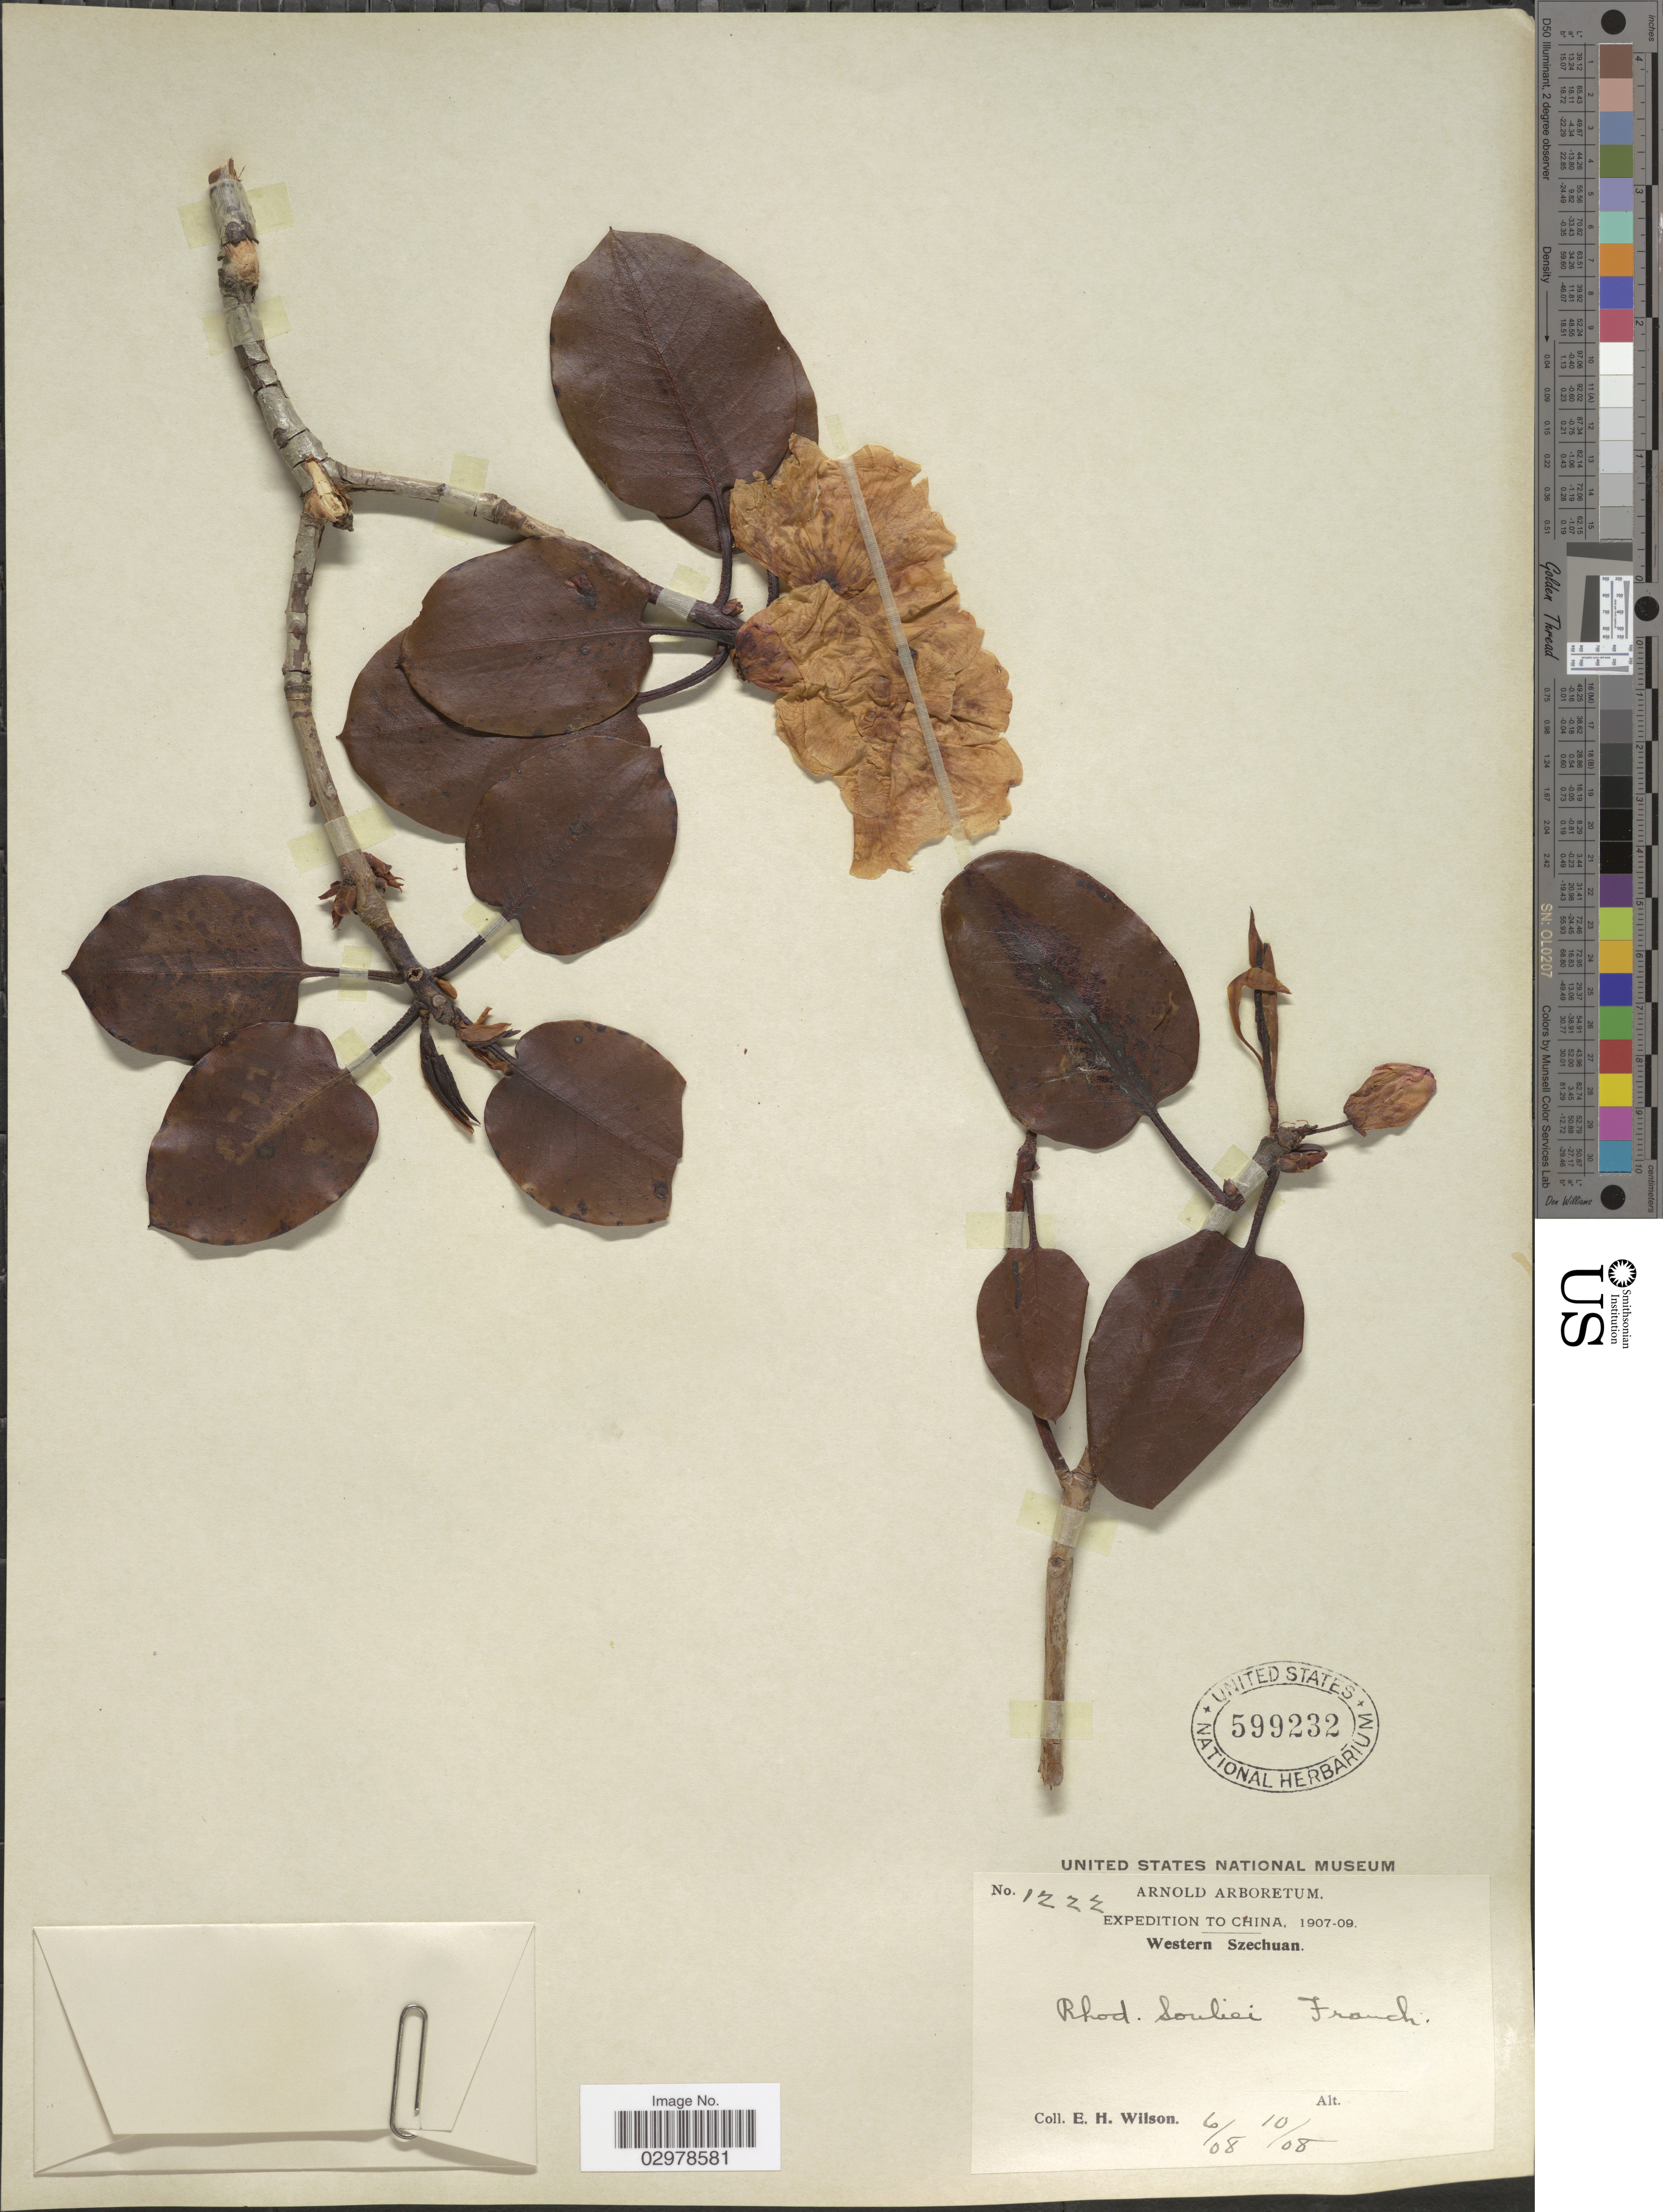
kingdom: Plantae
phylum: Tracheophyta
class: Magnoliopsida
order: Ericales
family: Ericaceae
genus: Rhododendron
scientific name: Rhododendron souliei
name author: Franch.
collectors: E. Wilson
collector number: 1222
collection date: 1908-06/1908-10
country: China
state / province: Sichuan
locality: Western Szechuan.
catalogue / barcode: US 599232